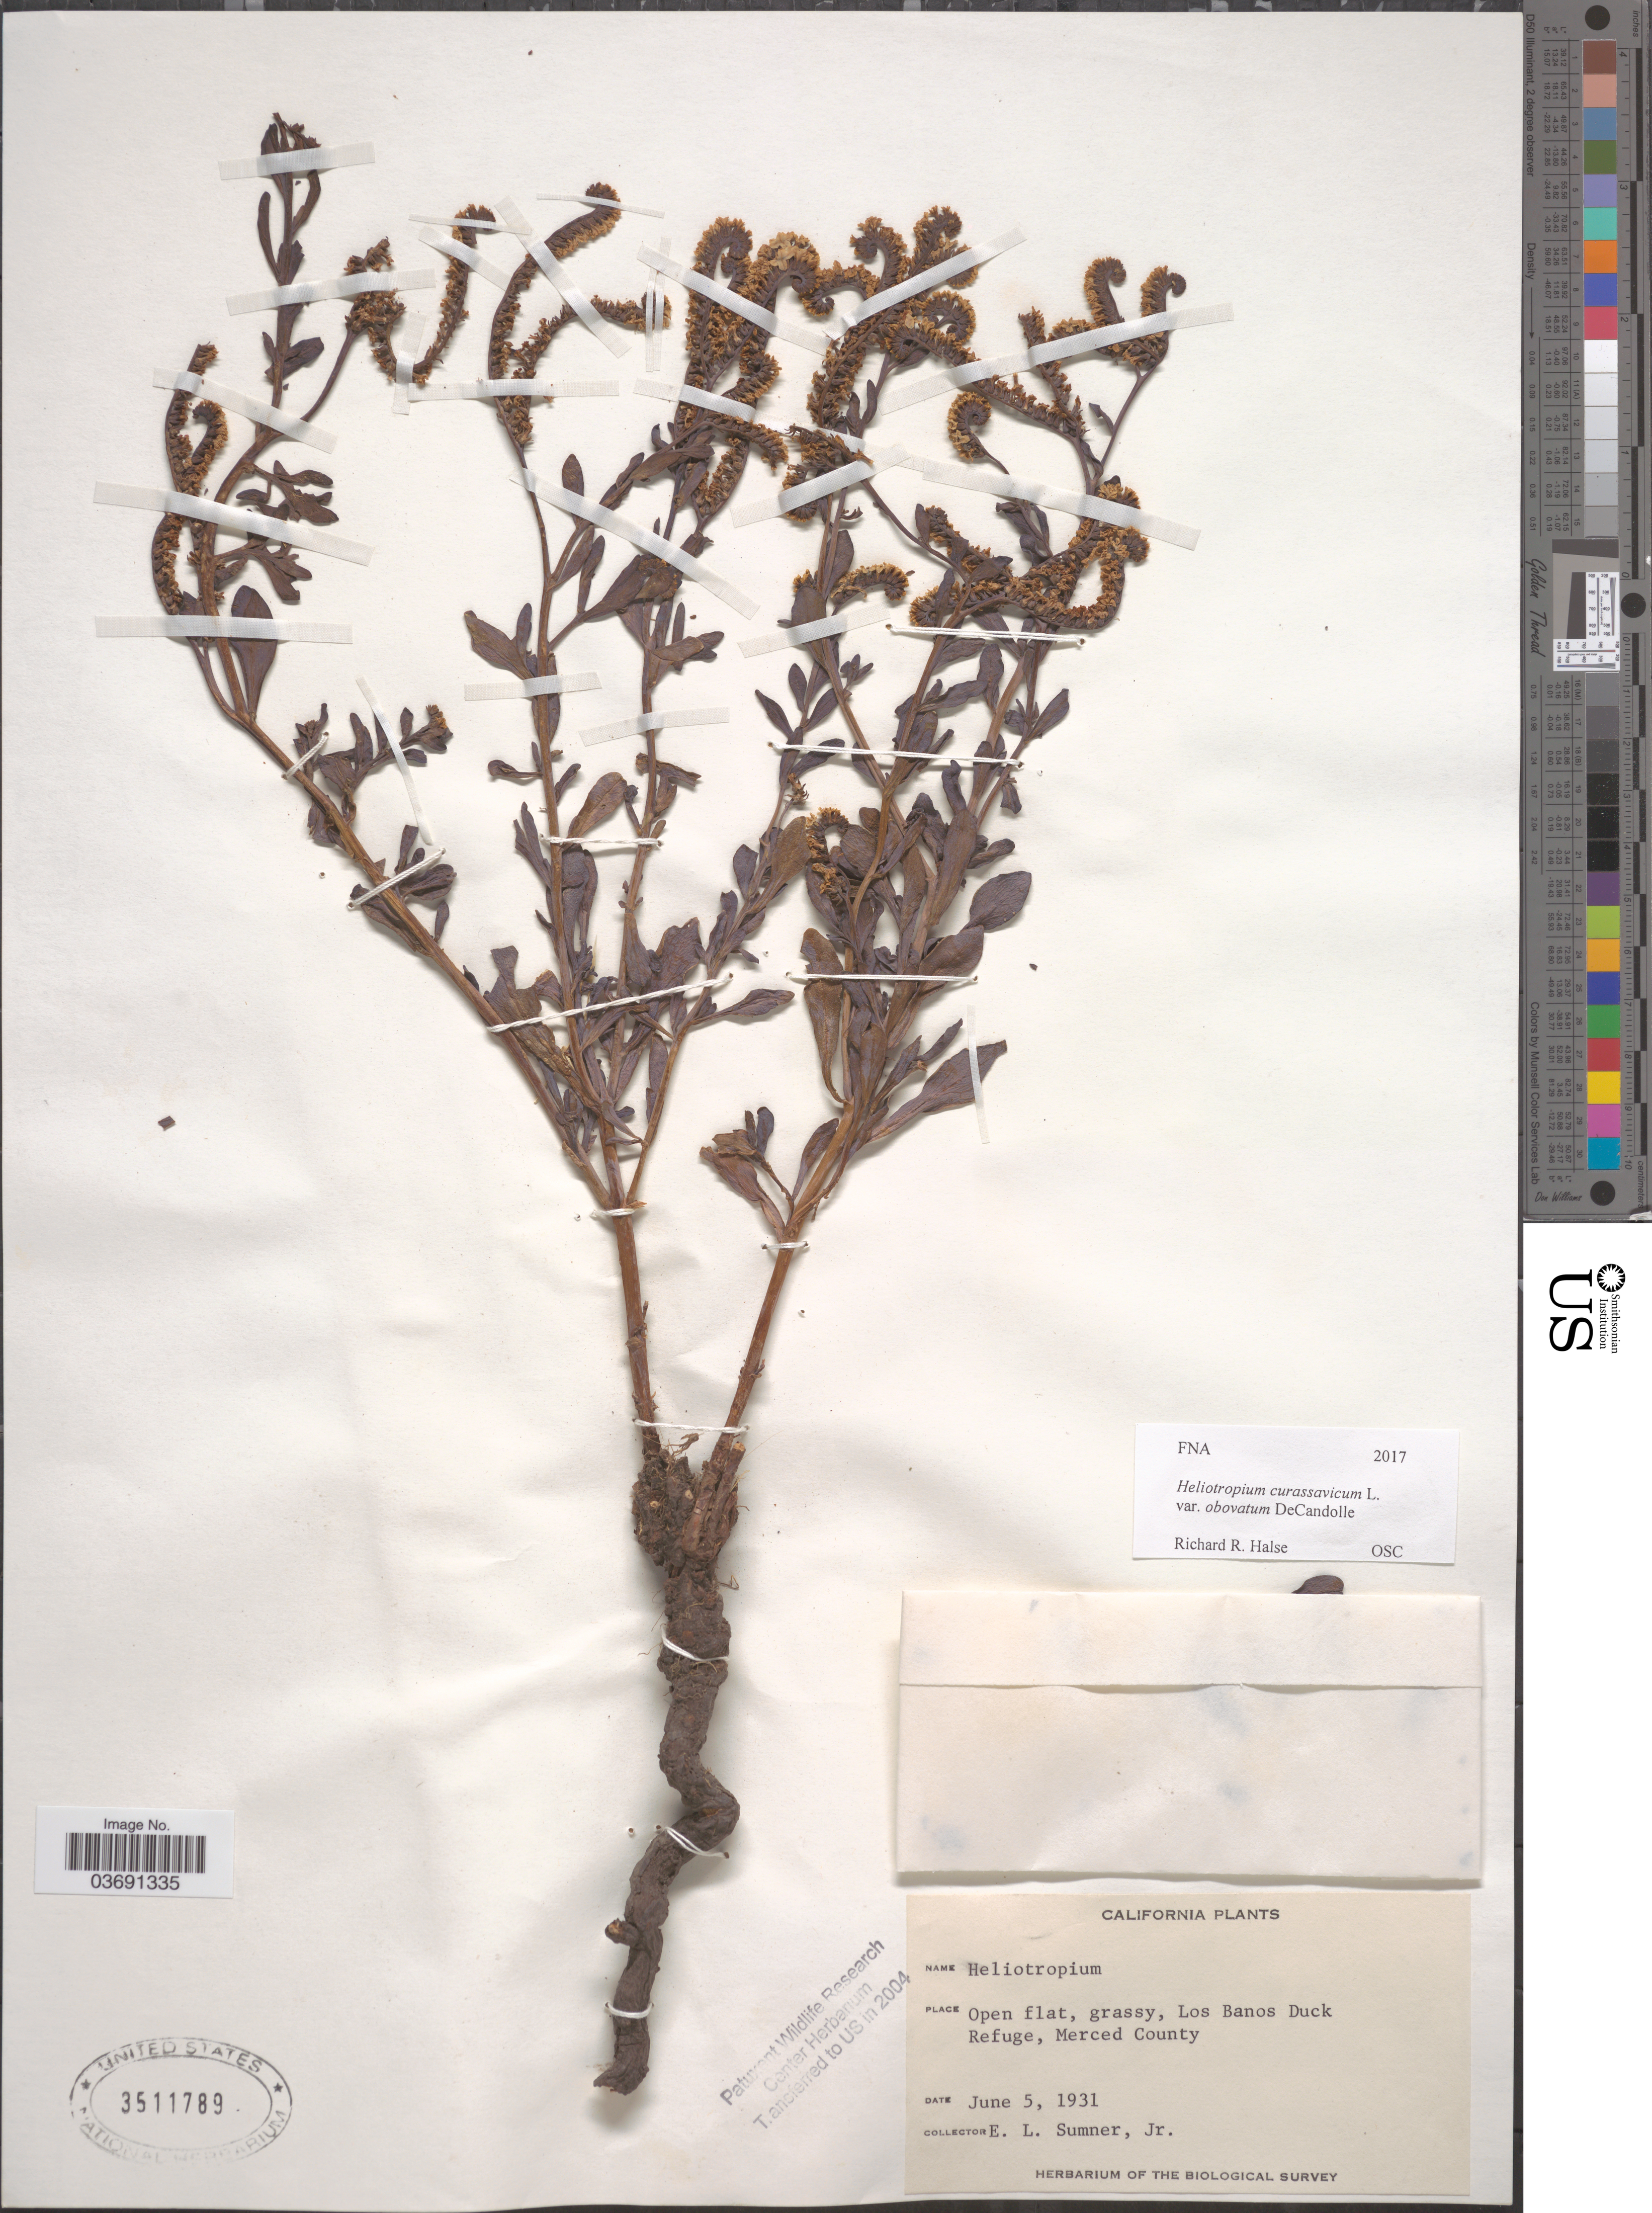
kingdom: Plantae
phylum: Tracheophyta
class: Magnoliopsida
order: Boraginales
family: Heliotropiaceae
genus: Heliotropium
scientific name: Heliotropium curassavicum subsp. obovatum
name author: (DC.) Á. Löve & D. Löve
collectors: E. Sumner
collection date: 1931-06-05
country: United States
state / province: California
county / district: Merced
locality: Los Banos Duck Refuge, Merced County.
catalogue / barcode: US 3511789